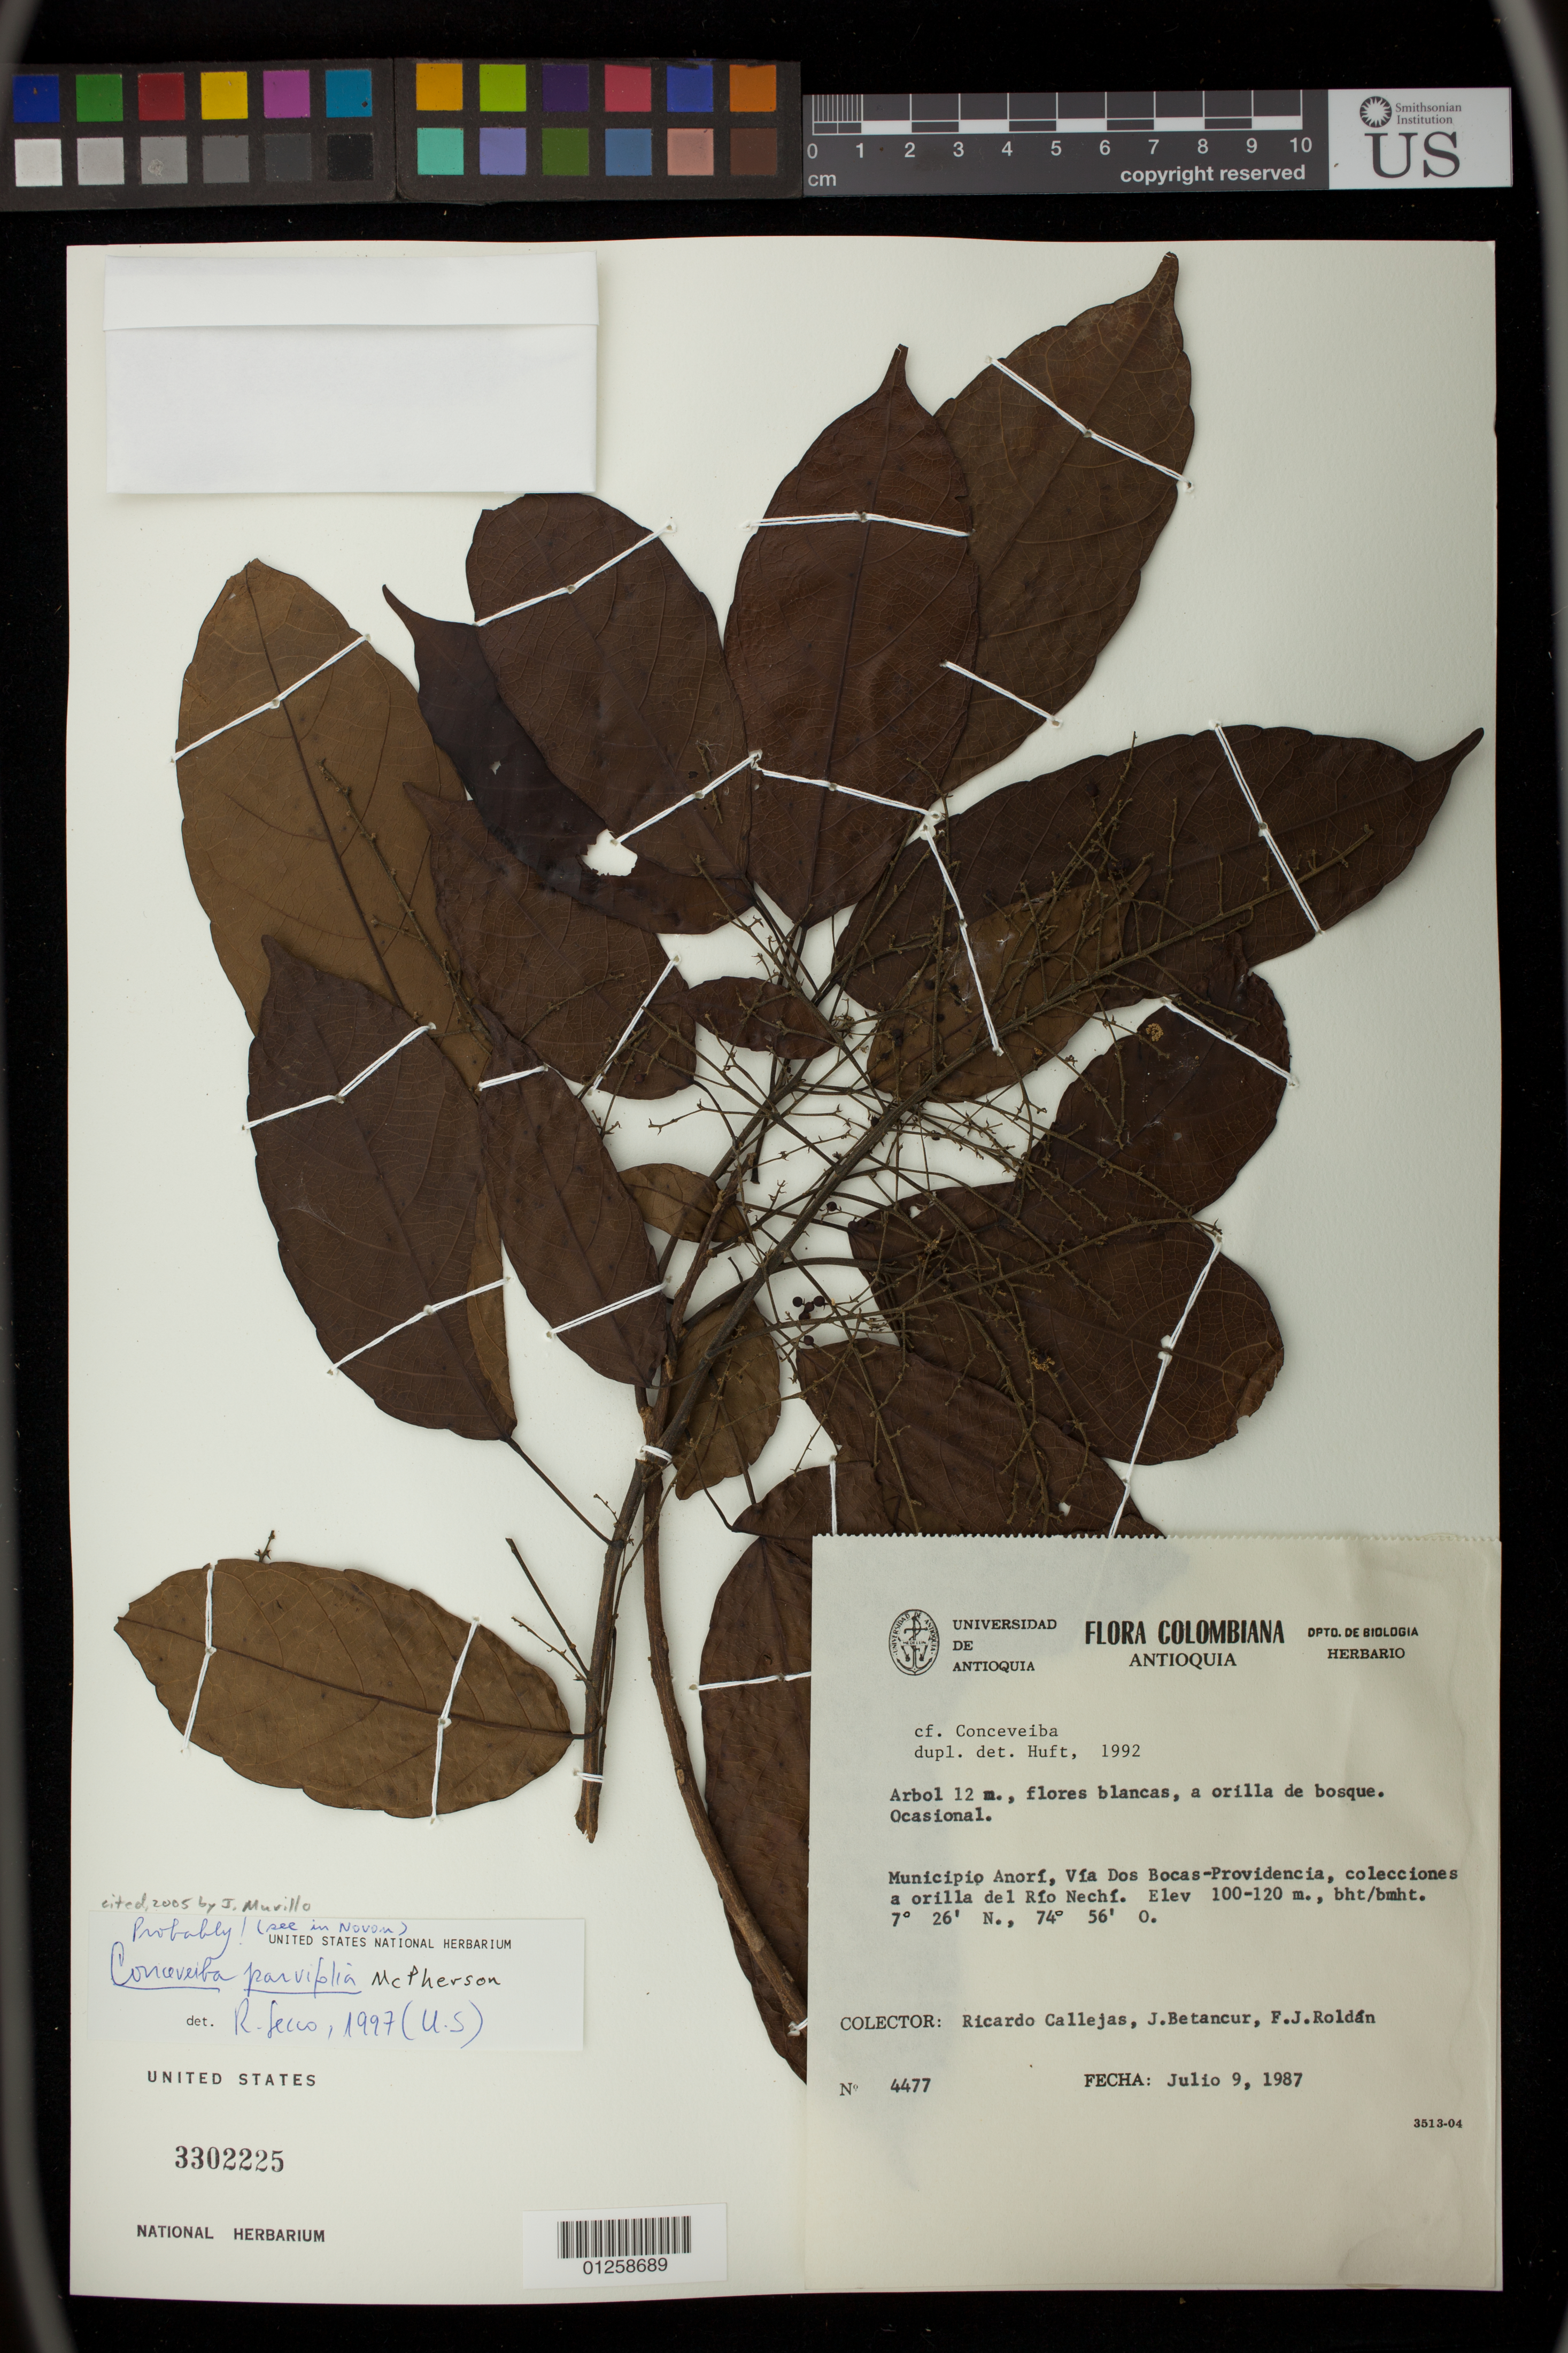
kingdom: Plantae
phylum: Tracheophyta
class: Magnoliopsida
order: Malpighiales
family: Euphorbiaceae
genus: Conceveiba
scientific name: Conceveiba parvifolia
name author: McPherson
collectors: R. Callejas, J. C. Betancur & F. J. Roldán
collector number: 4477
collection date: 1987-07-09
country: Colombia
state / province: Antioquia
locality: Anori. Via Dos Bocas-Providencia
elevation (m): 100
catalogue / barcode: US 3302225